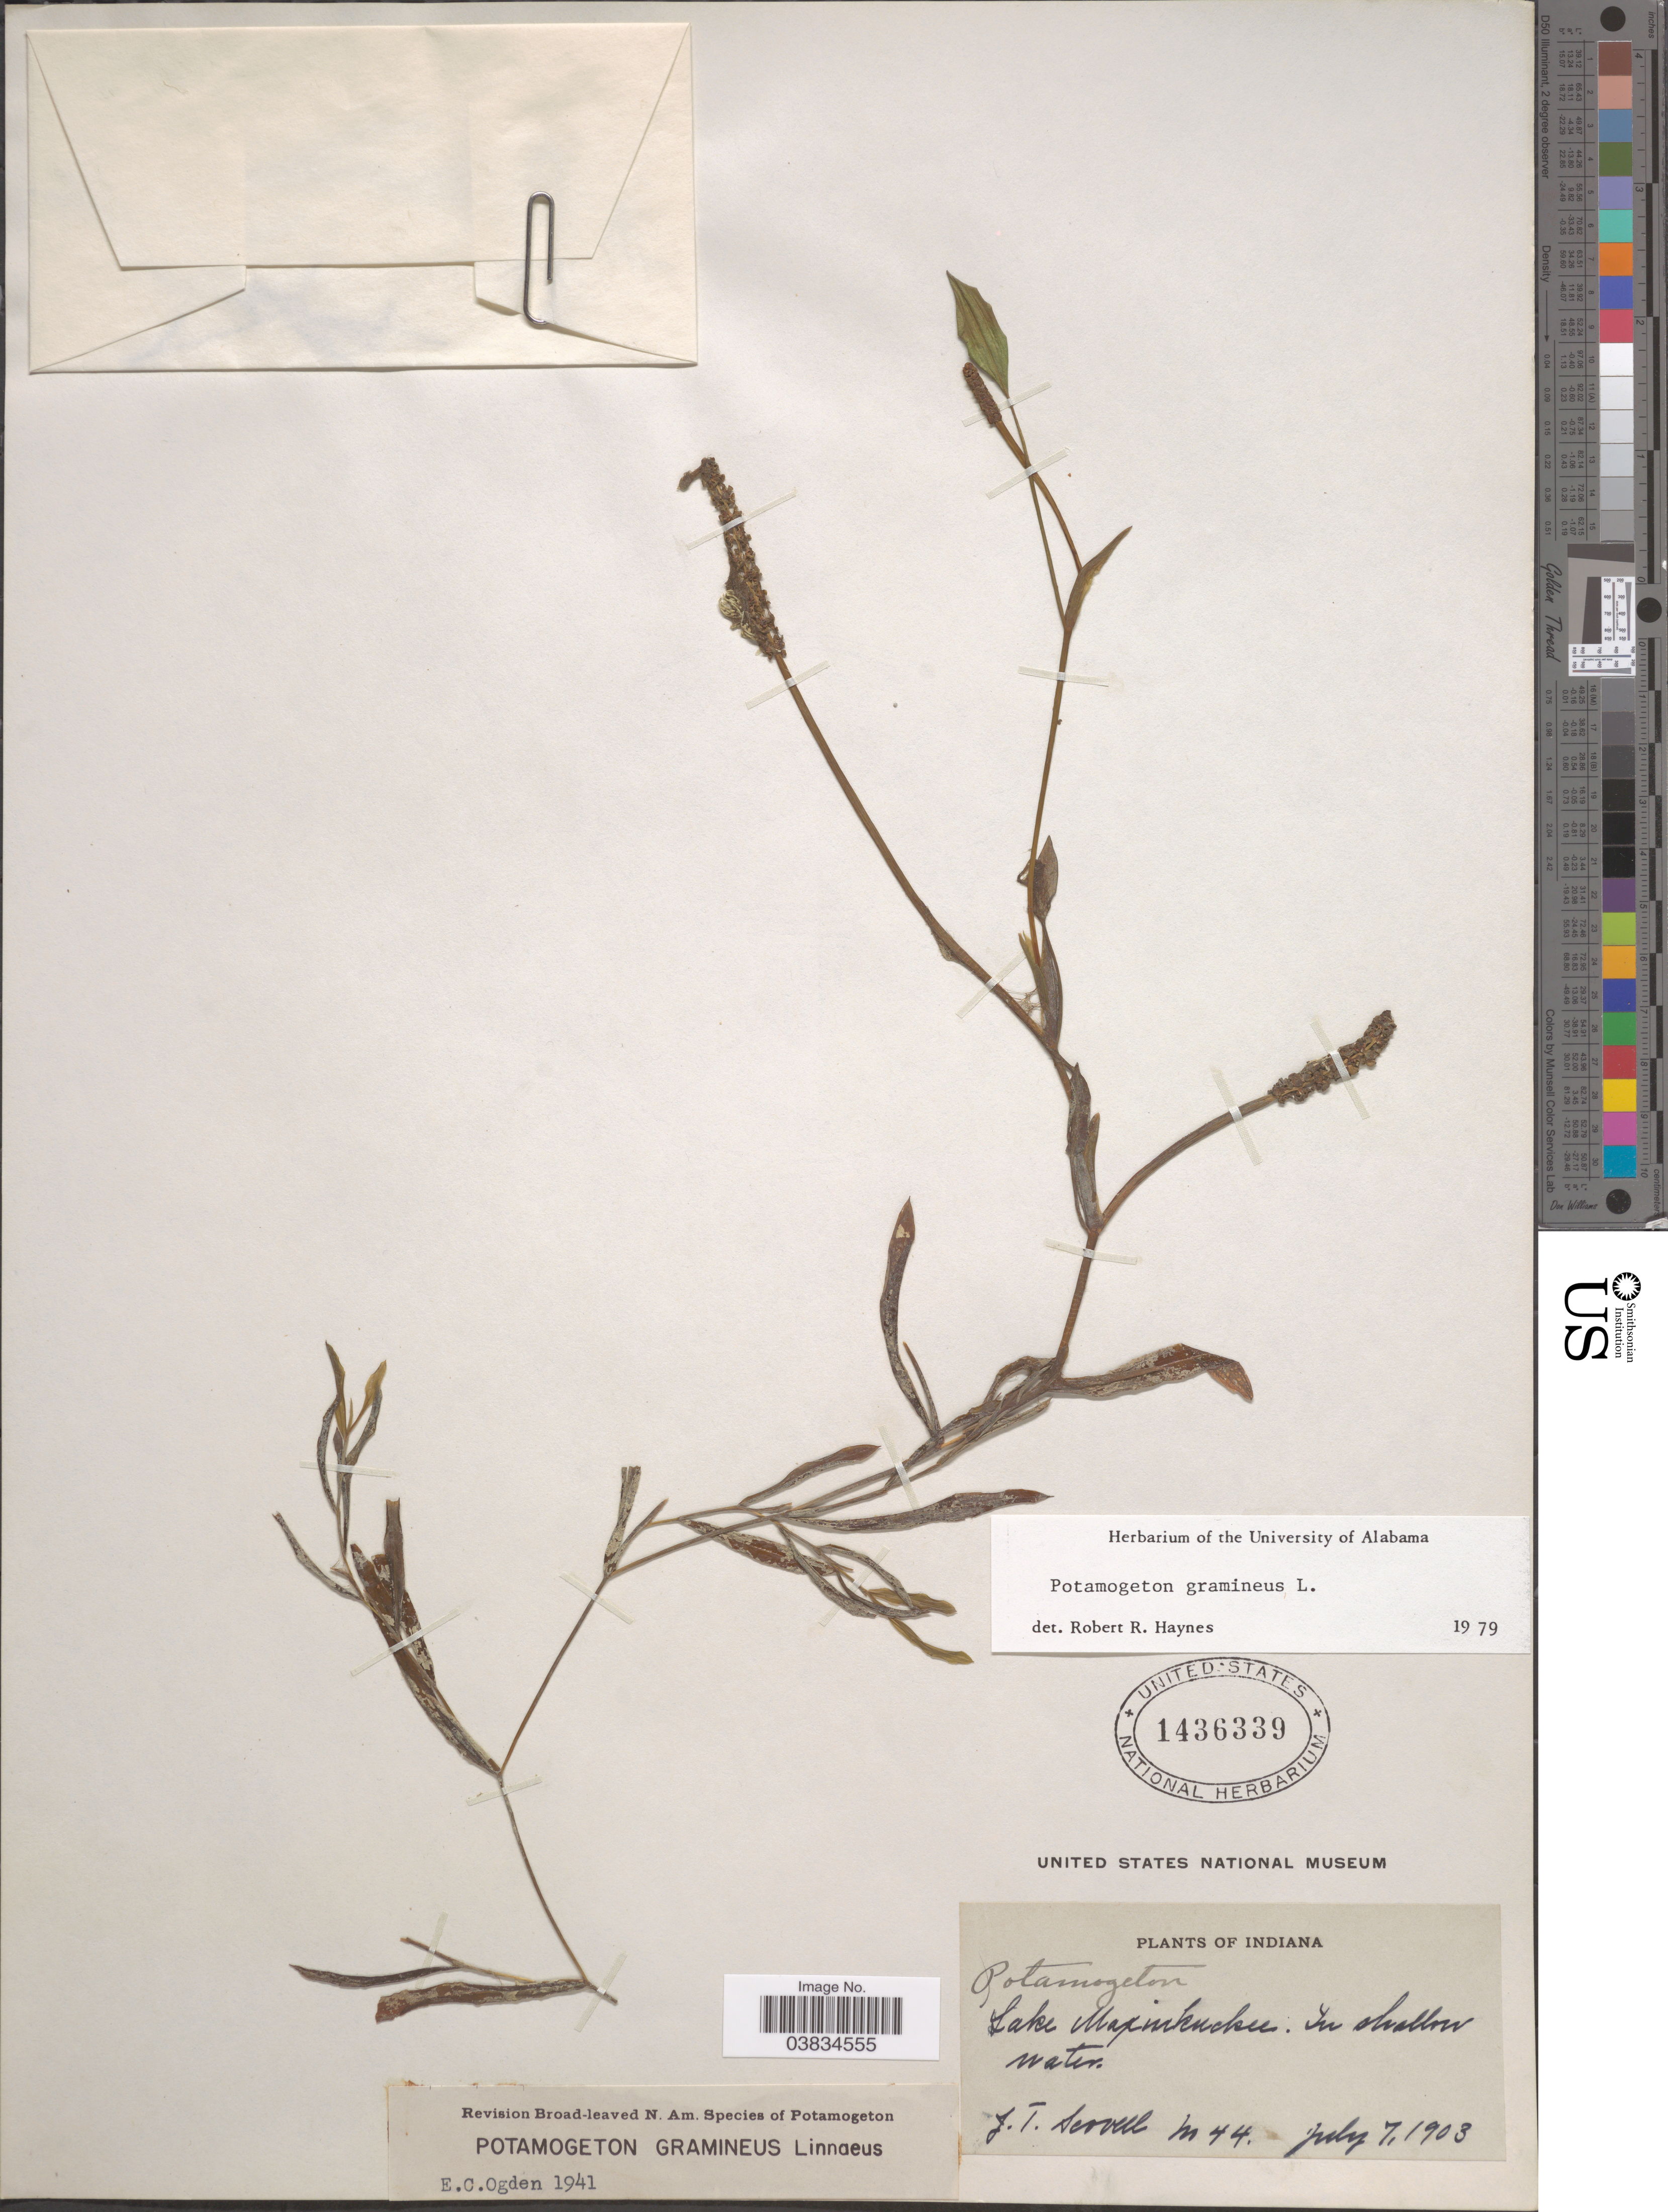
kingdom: Plantae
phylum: Tracheophyta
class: Liliopsida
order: Alismatales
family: Potamogetonaceae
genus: Potamogeton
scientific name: Potamogeton gramineus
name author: L.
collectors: J. T. Scovell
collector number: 44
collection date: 1903-07-07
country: United States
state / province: Indiana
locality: Lake Maxinkuckee.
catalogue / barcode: US 1436339